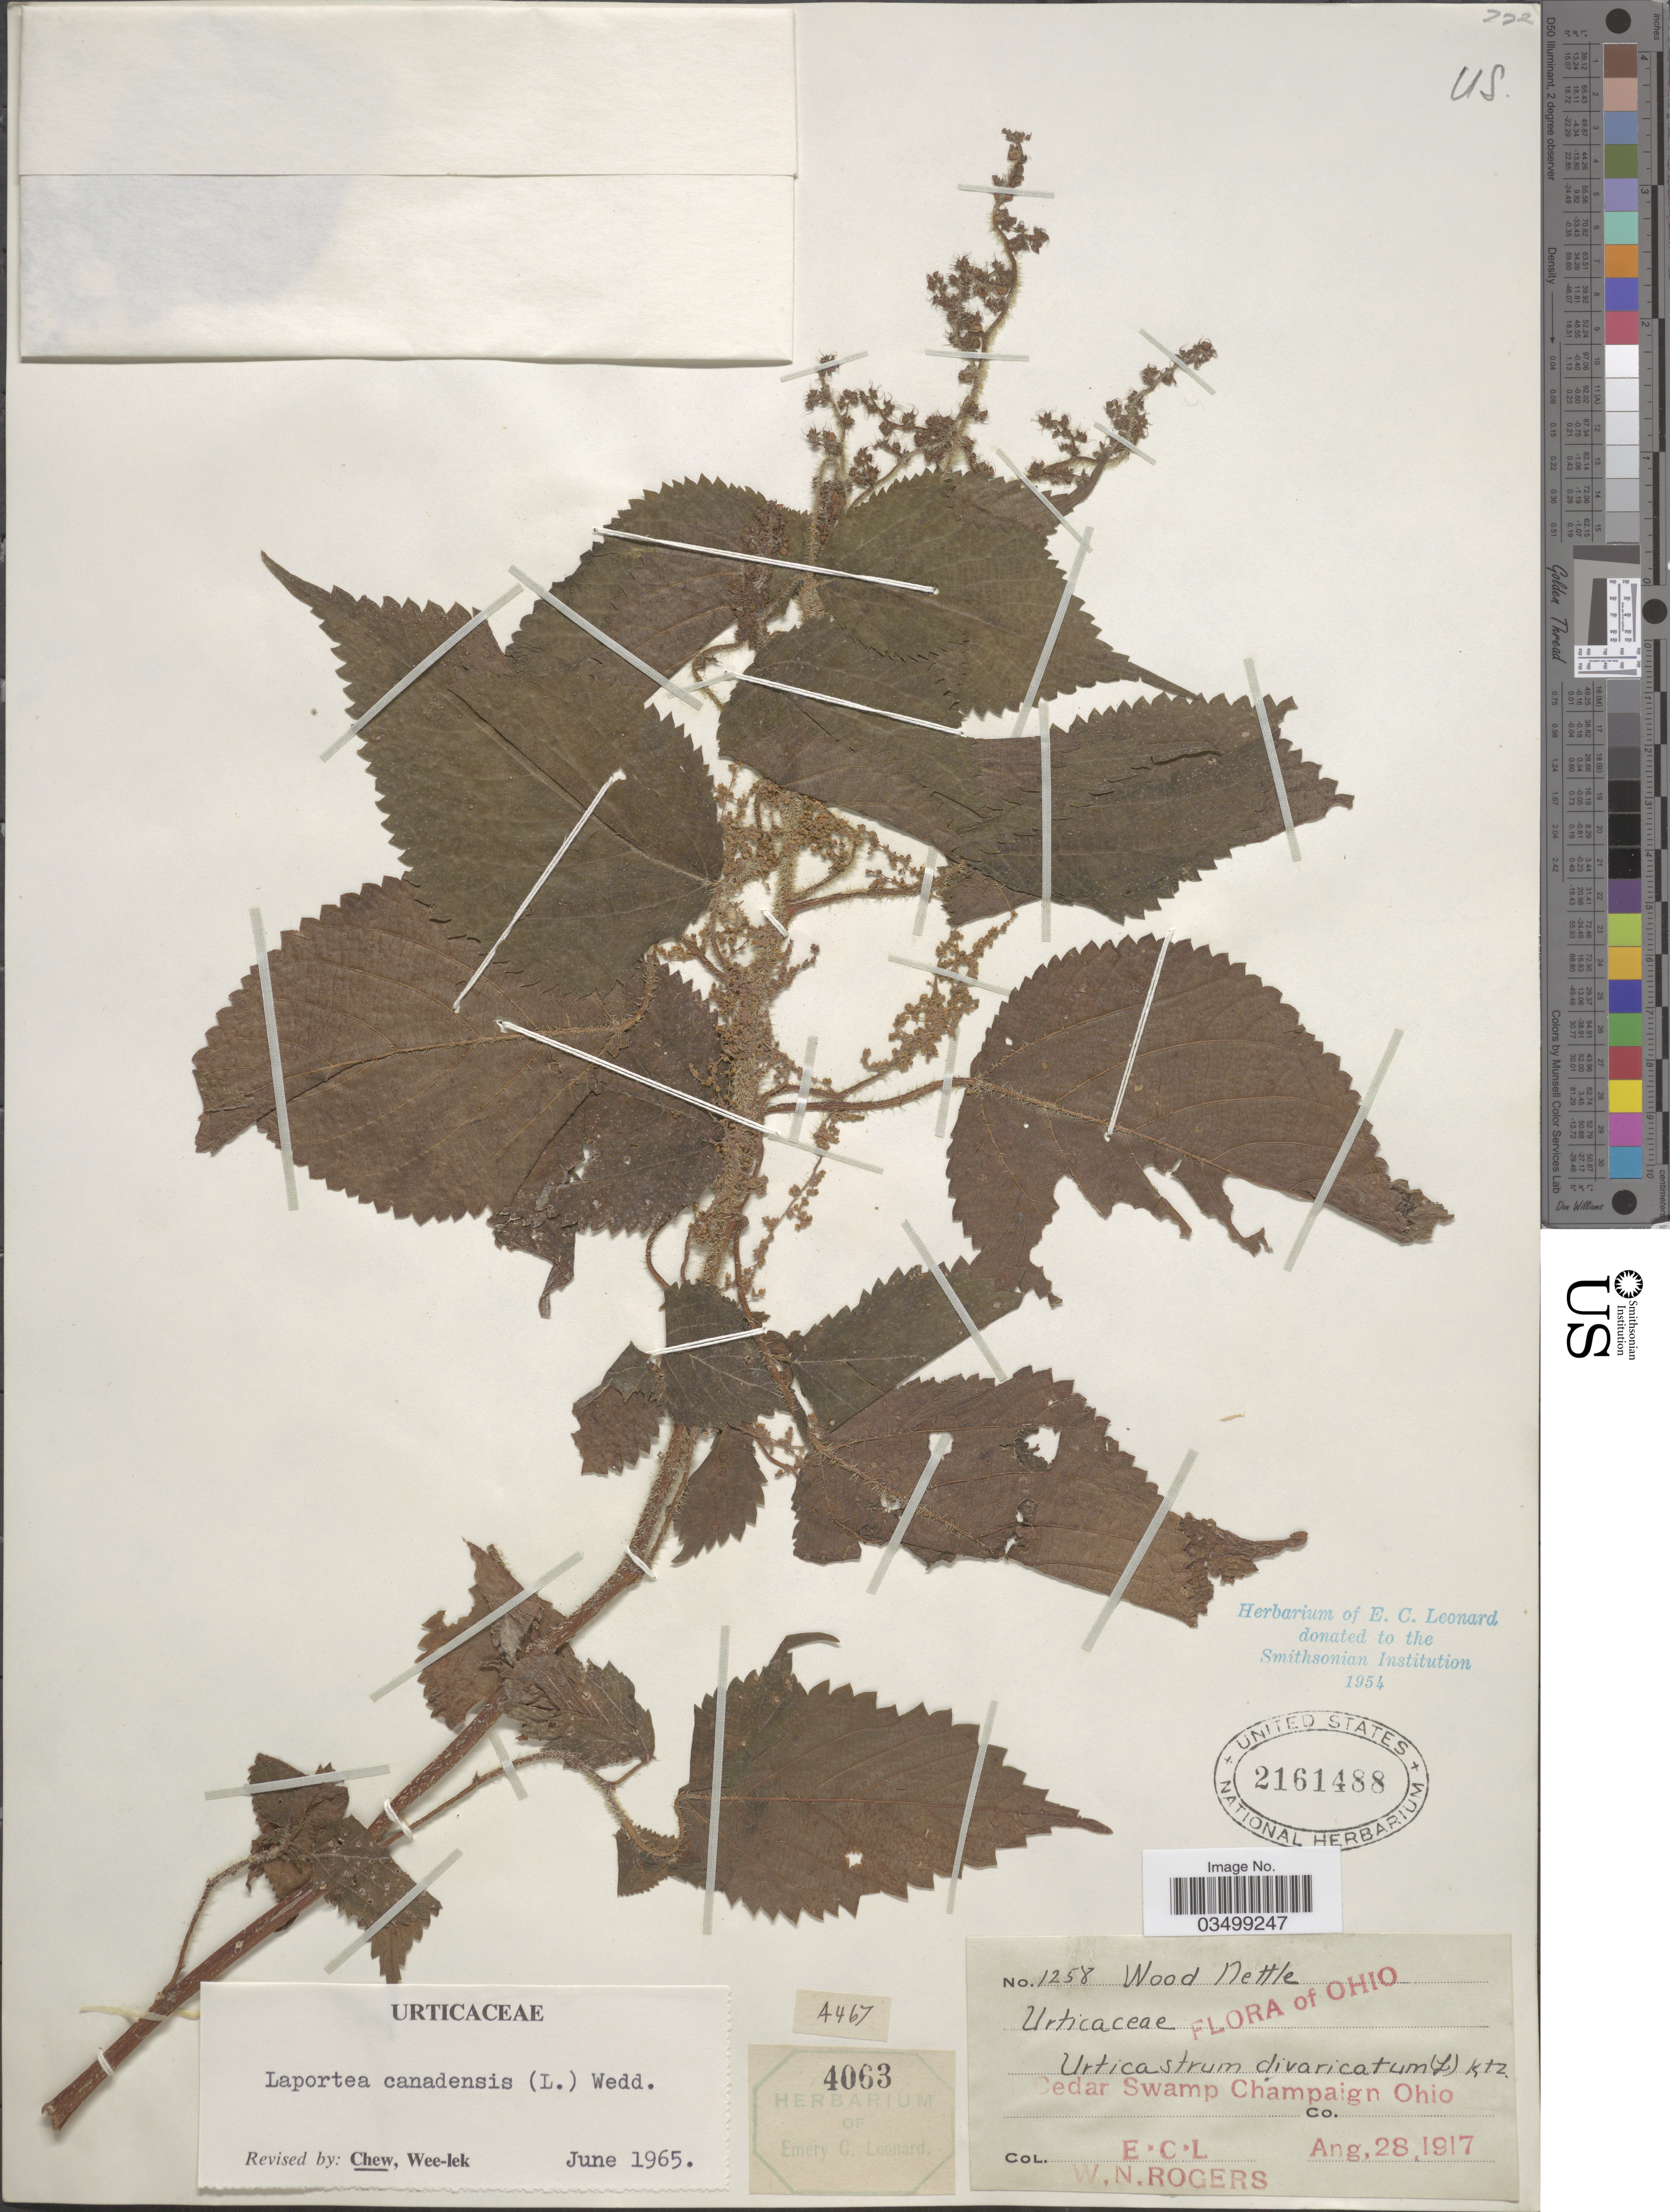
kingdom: Plantae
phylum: Tracheophyta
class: Magnoliopsida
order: Rosales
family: Urticaceae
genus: Laportea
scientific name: Laportea canadensis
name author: (L.) Wedd.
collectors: E. C. Leonard & W. Rogers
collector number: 1258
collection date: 1917-08-28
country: United States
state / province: Ohio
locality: Cedar Swamp Champaign.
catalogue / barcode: US 2161488